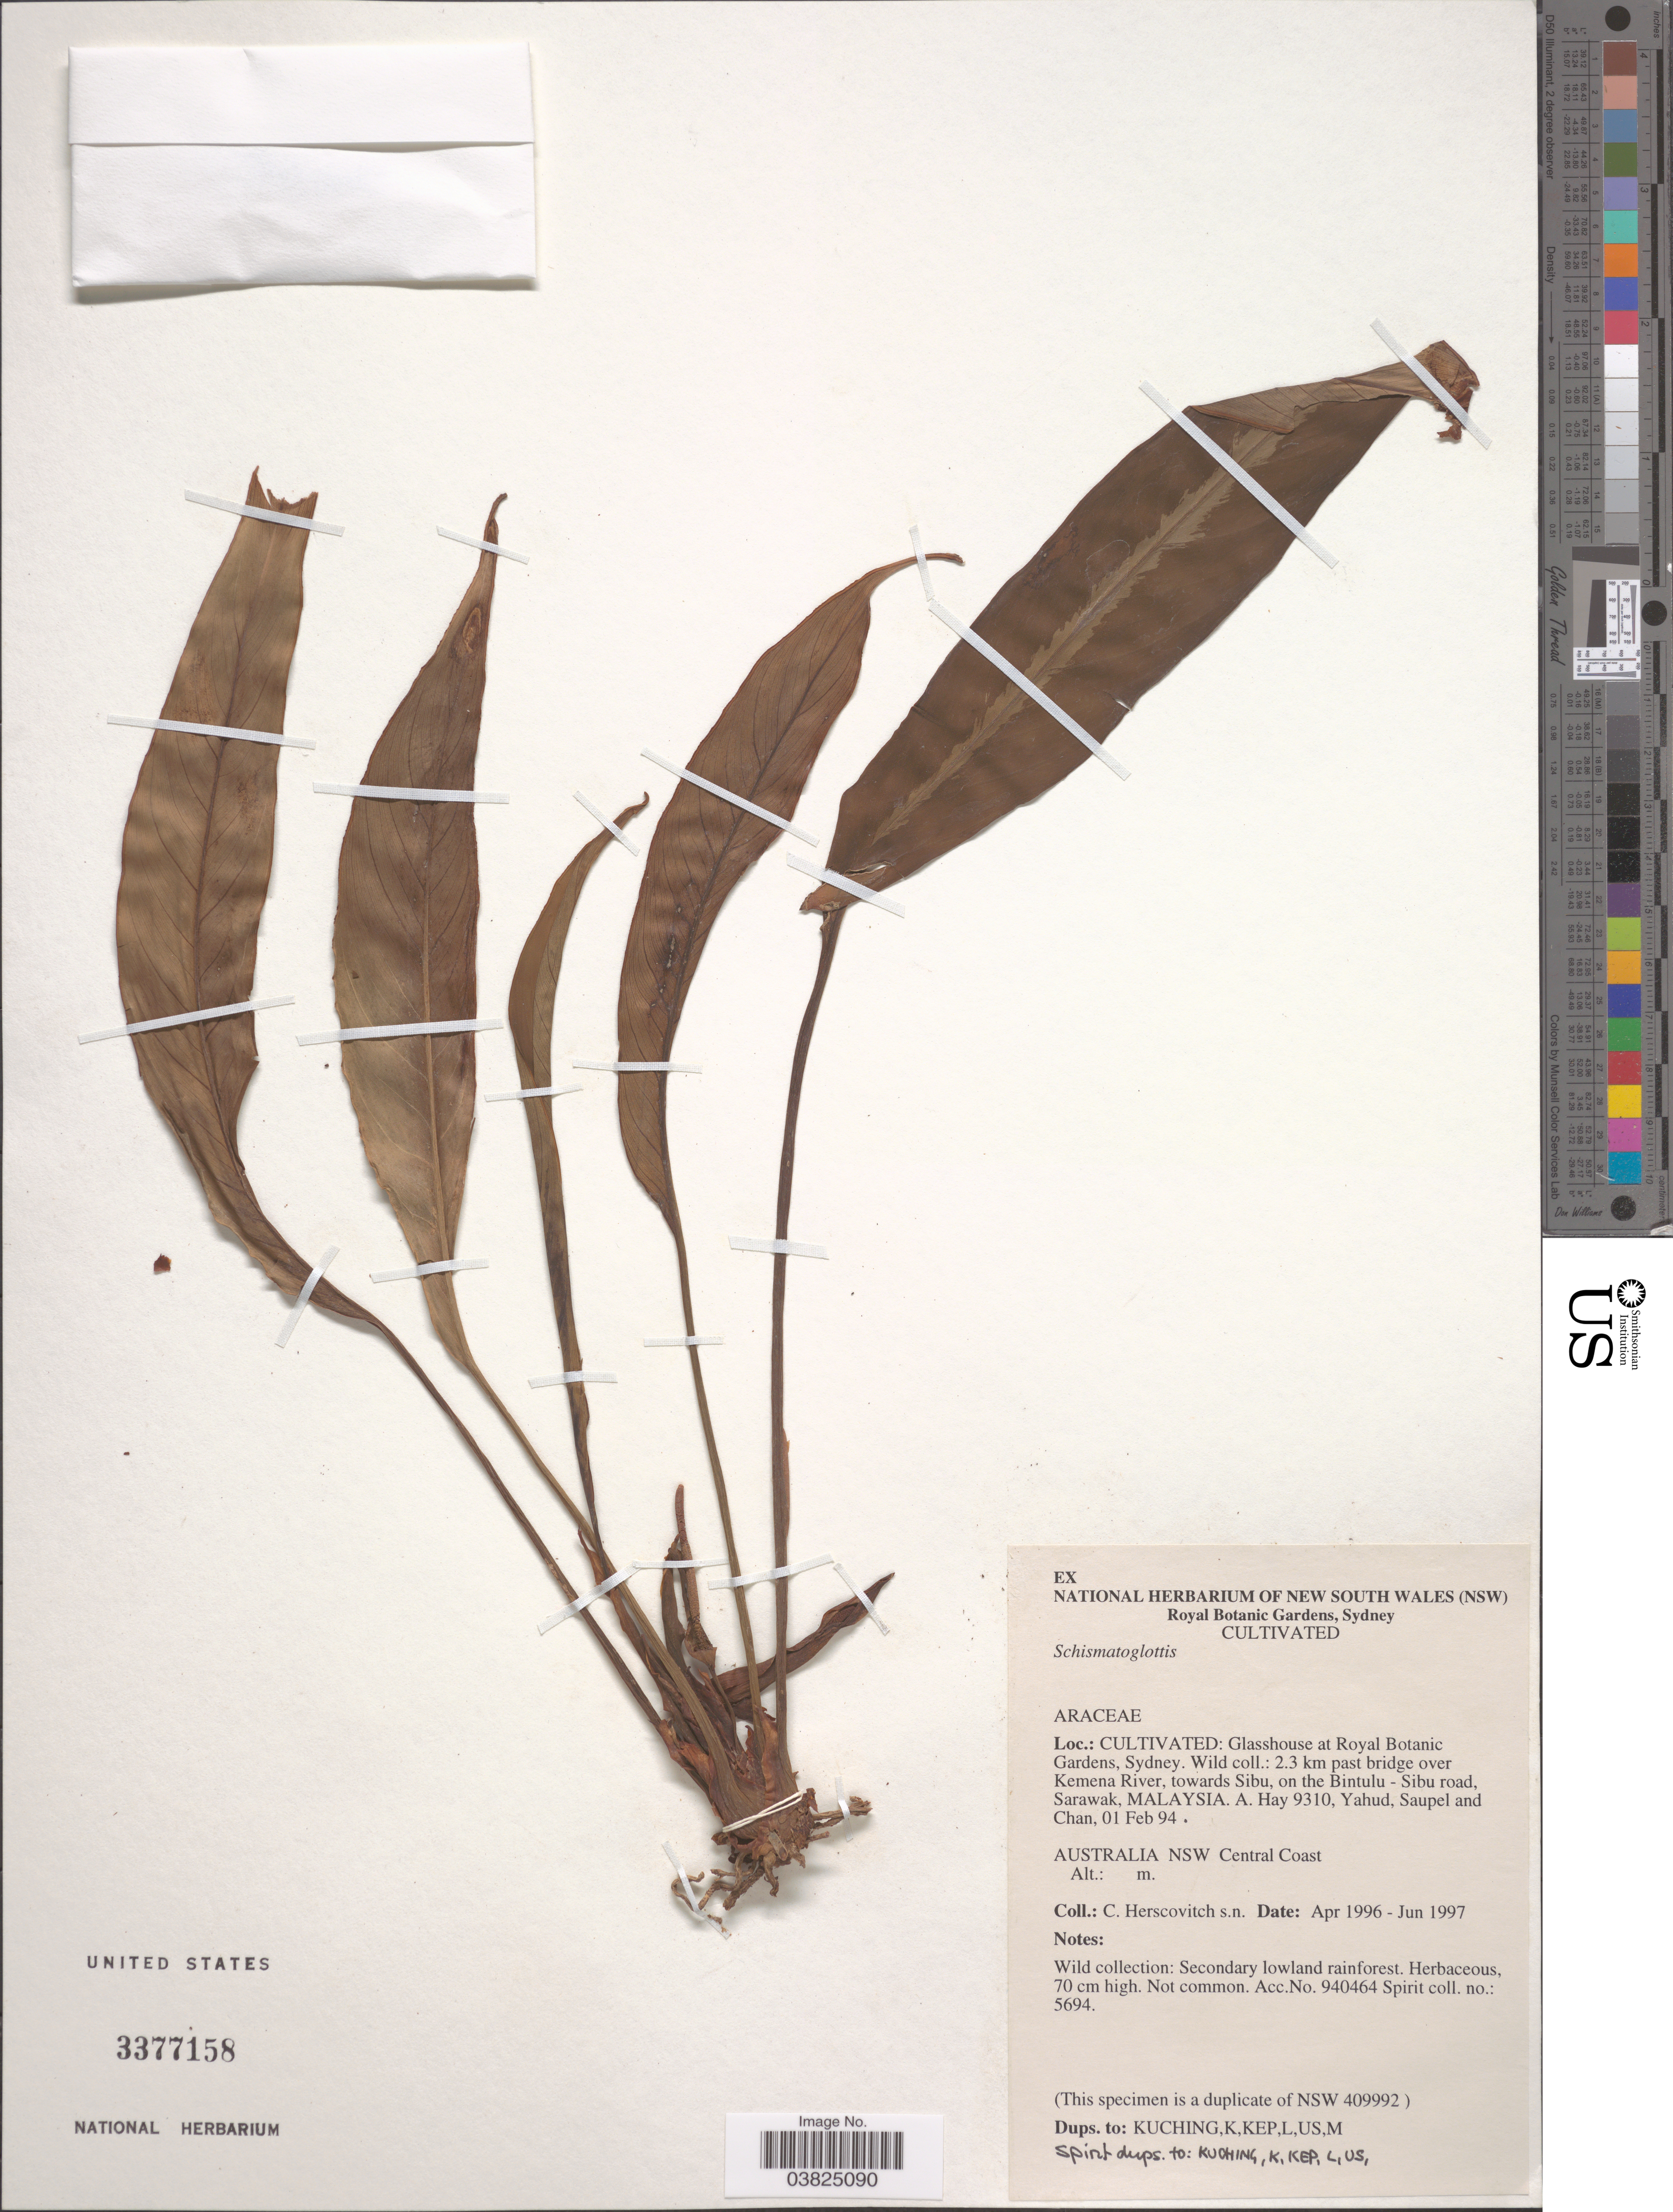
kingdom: Plantae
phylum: Tracheophyta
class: Liliopsida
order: Alismatales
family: Araceae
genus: Schismatoglottis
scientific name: Schismatoglottis sp.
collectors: C. Herscovitch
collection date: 1996-04/1997-06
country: Australia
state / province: New South Wales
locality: Glasshouse at Royal Botanic Gardens, Sydney. Central Coast.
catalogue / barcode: US 3377158